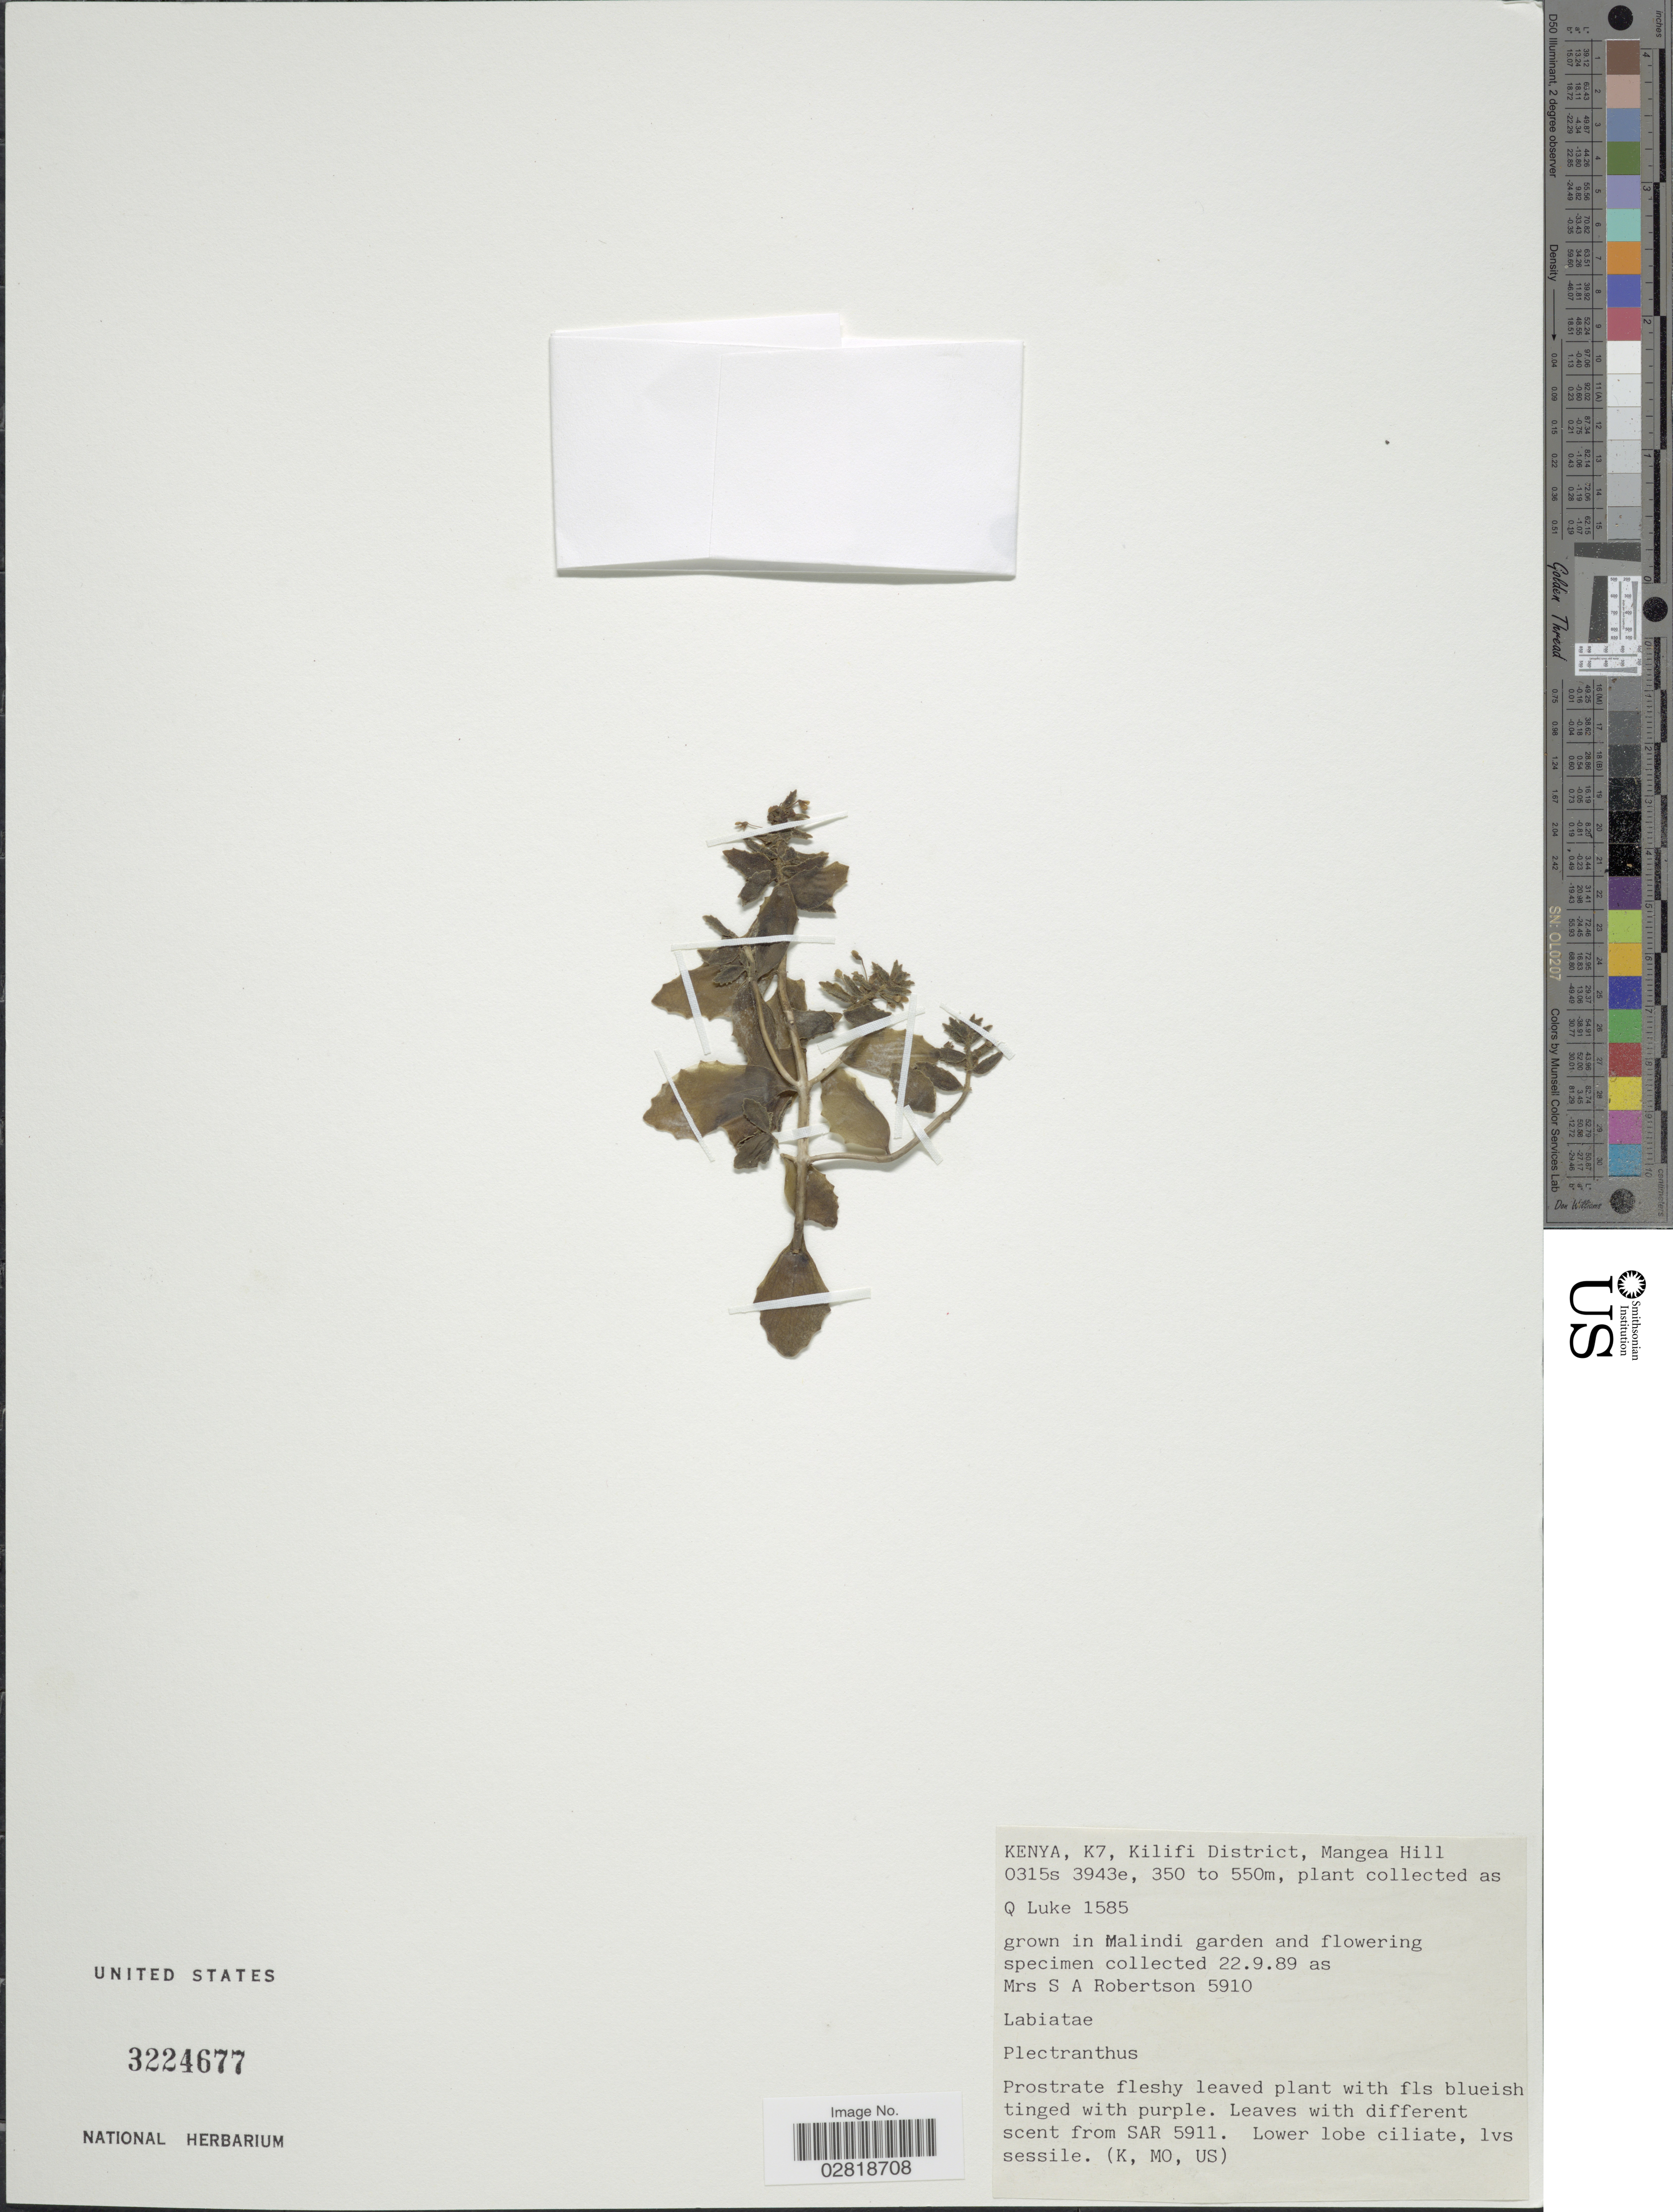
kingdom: Plantae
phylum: Tracheophyta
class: Magnoliopsida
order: Lamiales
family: Lamiaceae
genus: Plectranthus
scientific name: Plectranthus sp.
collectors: Q. Luke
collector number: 1585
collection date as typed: Transcribed d/m/y: 22/9/89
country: Kenya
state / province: Kilifi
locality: K7, Kilifi District, Mangea Hill.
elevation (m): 550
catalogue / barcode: US 3224677